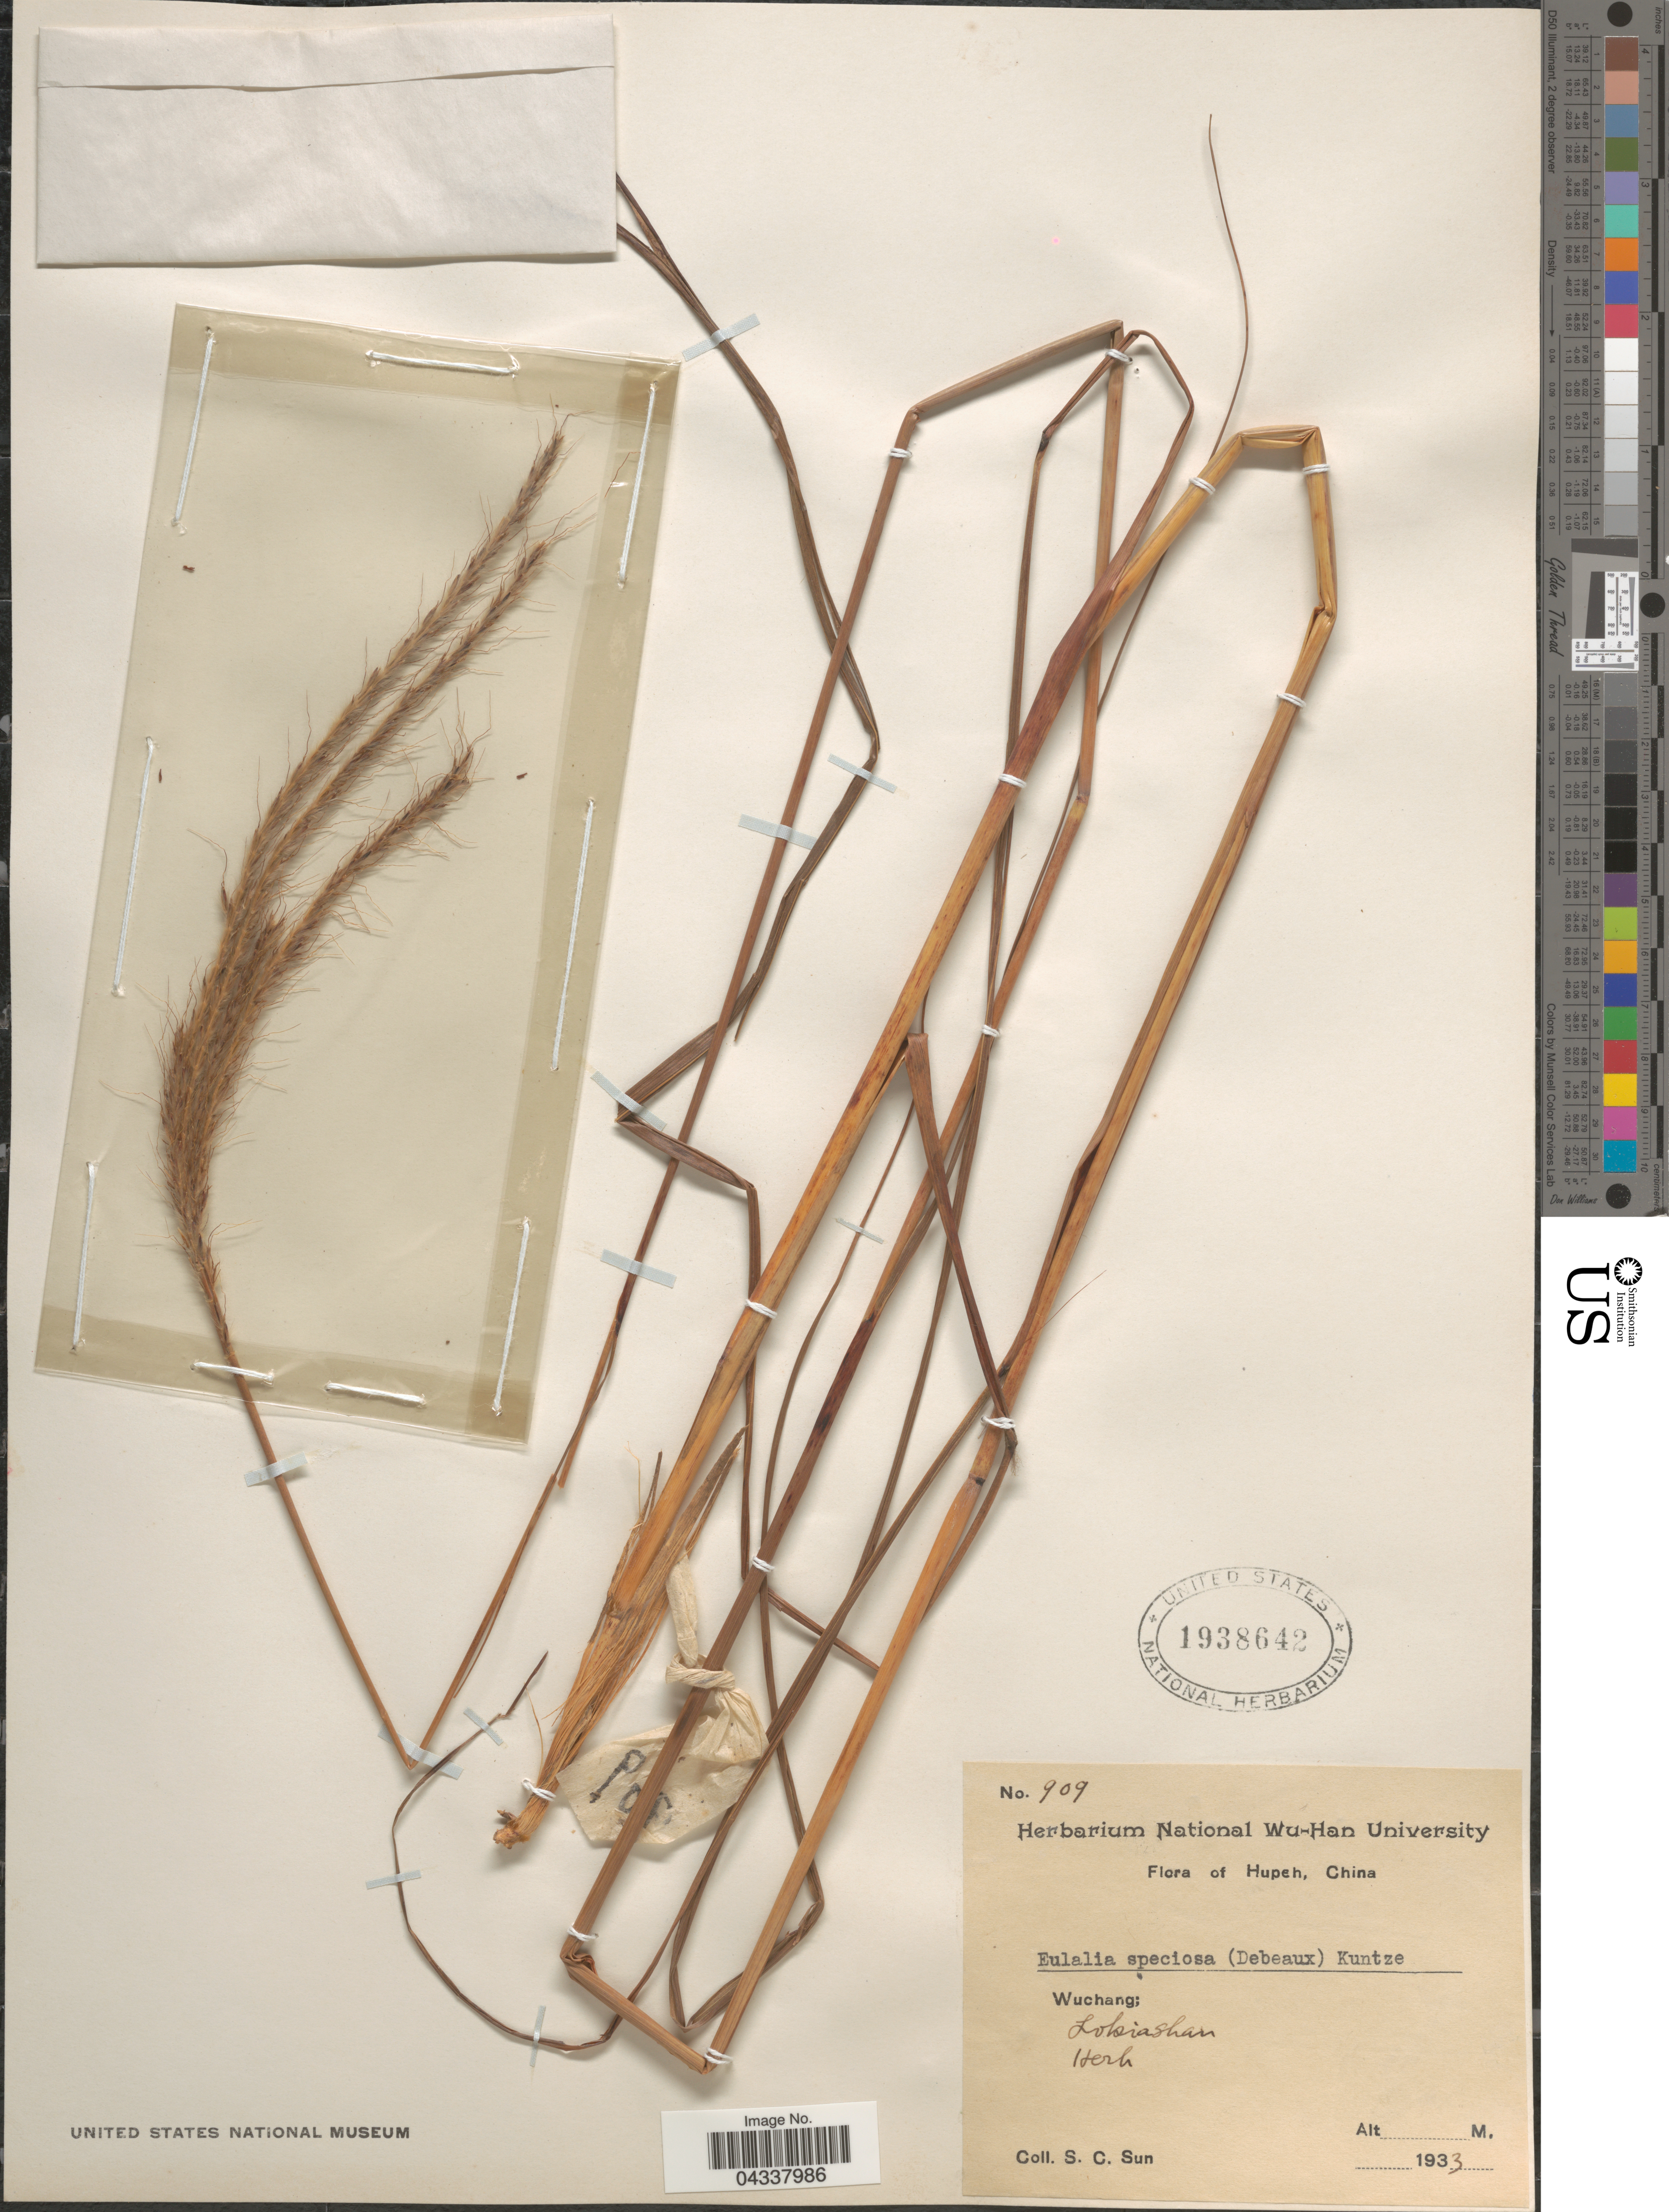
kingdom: Plantae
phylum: Tracheophyta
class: Liliopsida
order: Poales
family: Poaceae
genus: Pseudopogonatherum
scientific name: Pseudopogonatherum speciosum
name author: (Debeaux) Ohwi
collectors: S. C. Sun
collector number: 909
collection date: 1993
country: China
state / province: Hubei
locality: Hupeh. Wuchang: Lokiashan.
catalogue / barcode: US 1938642